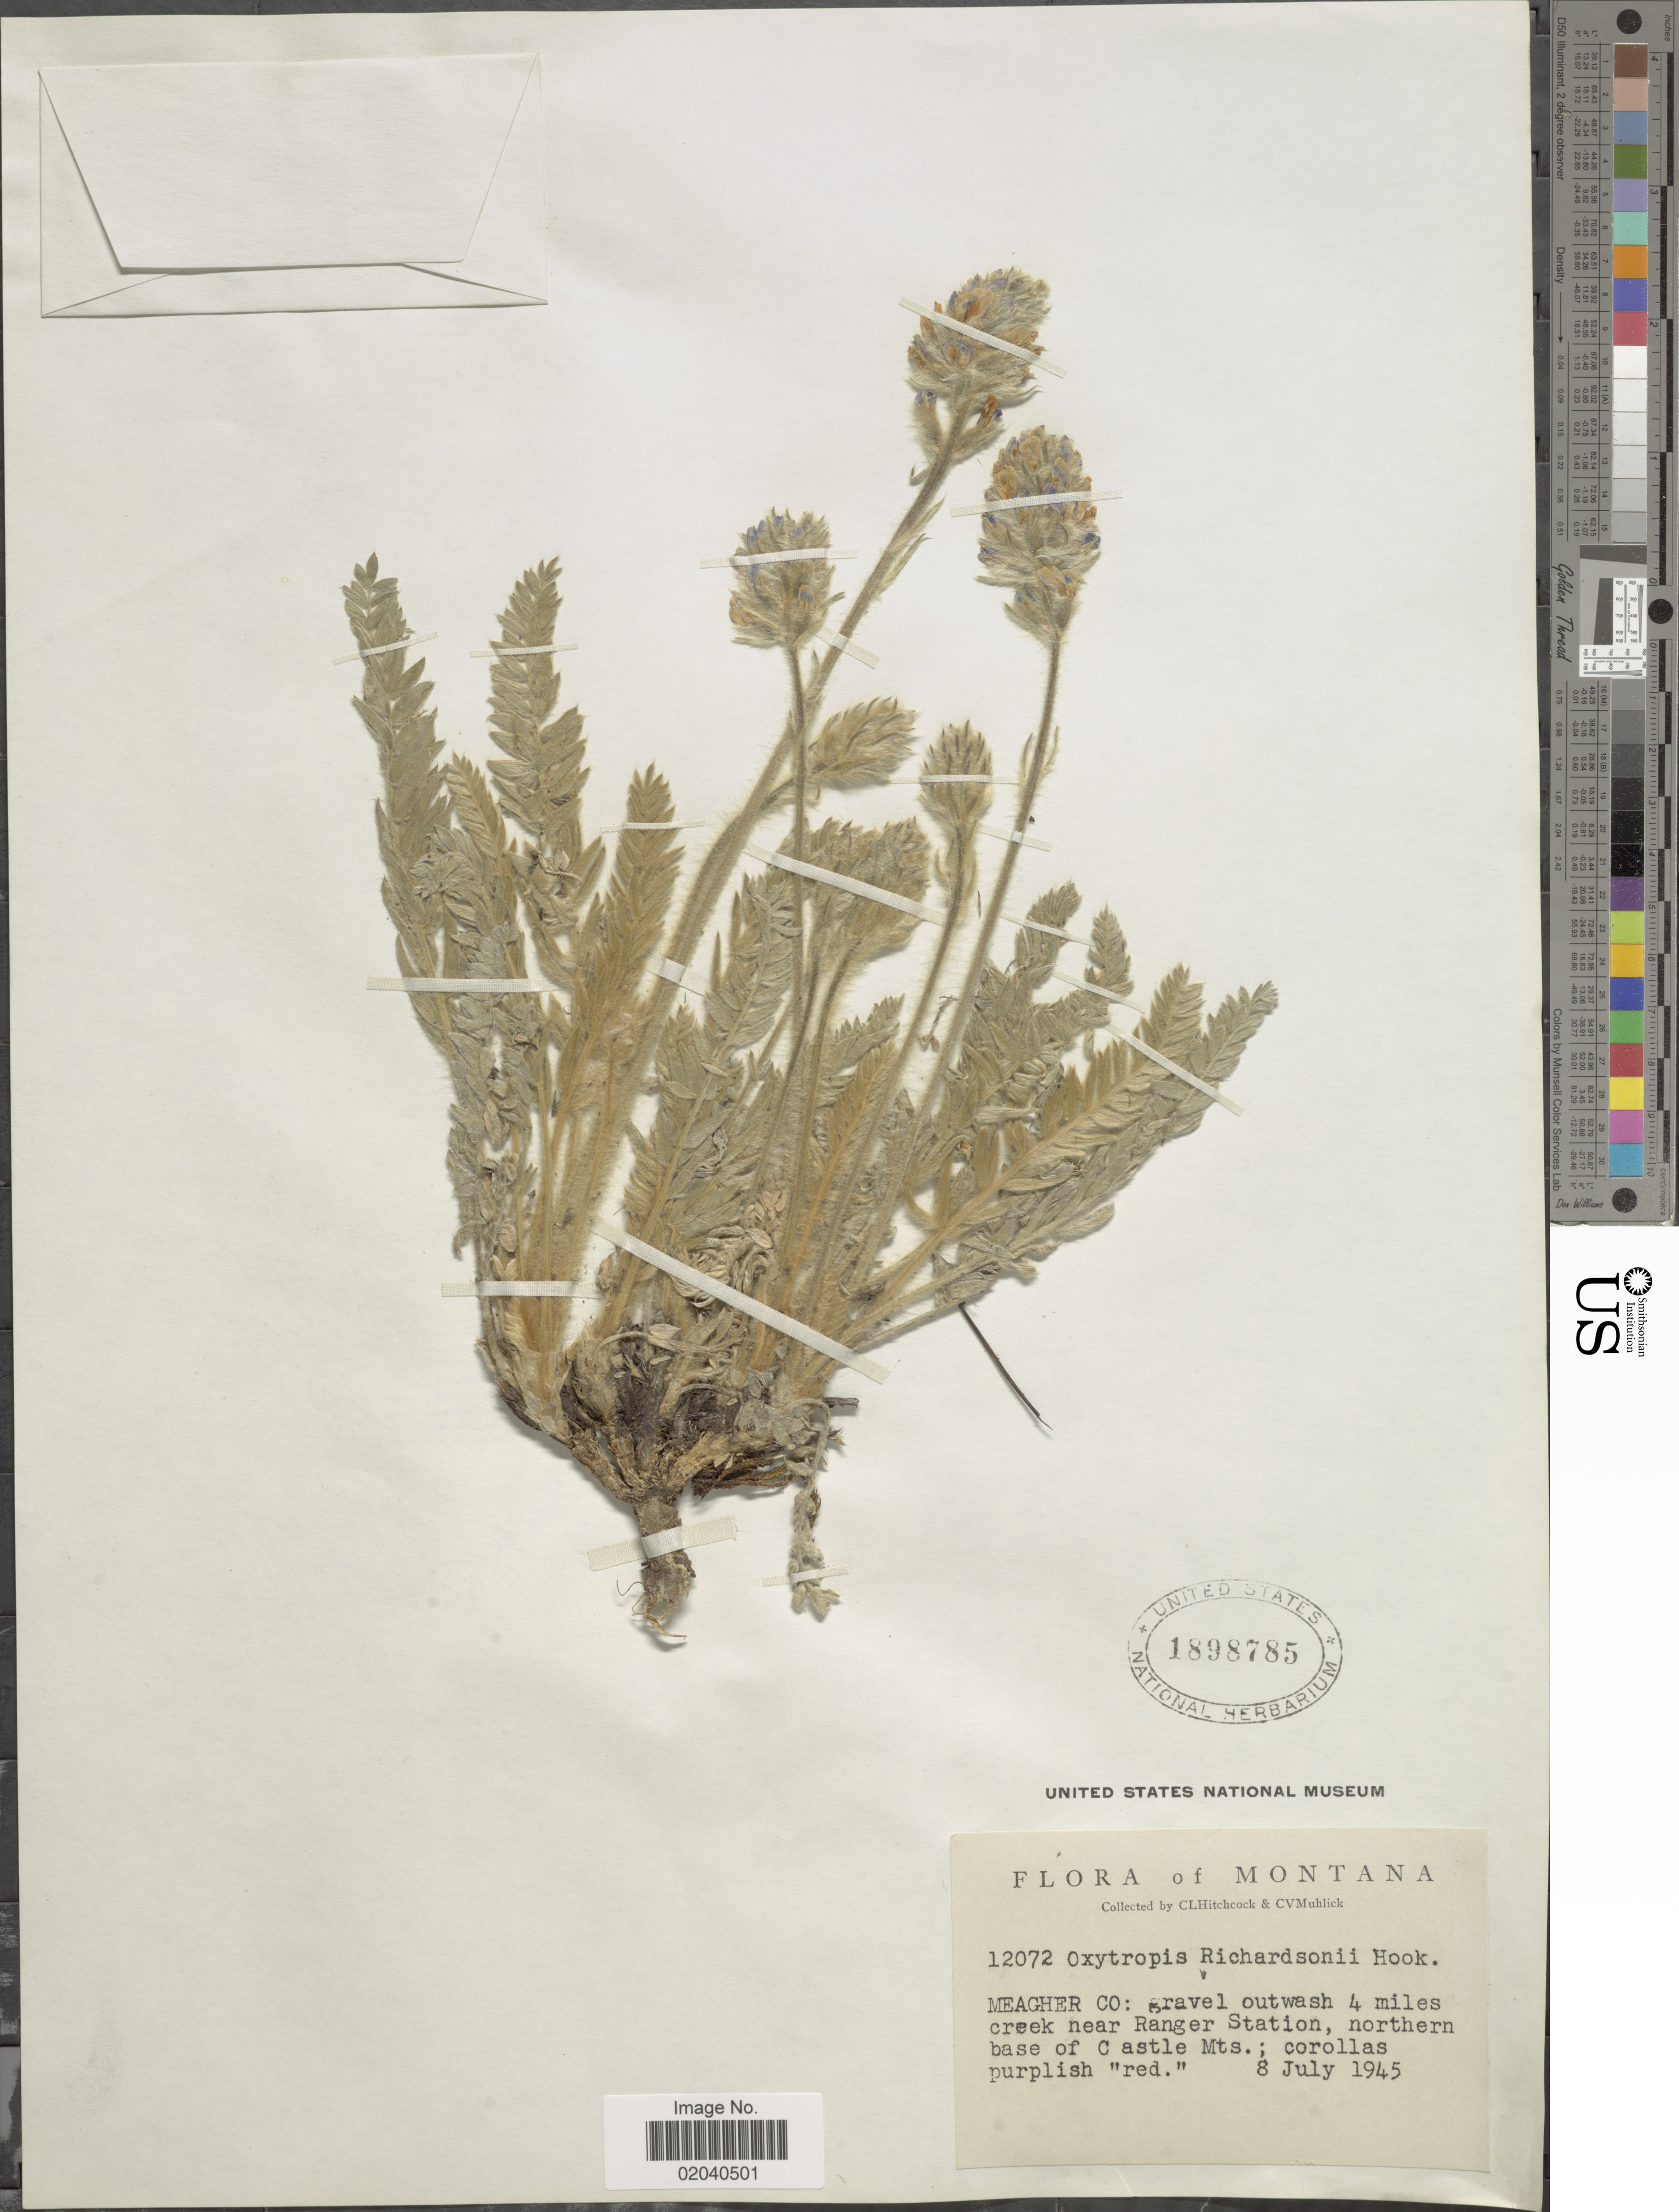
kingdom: Plantae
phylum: Tracheophyta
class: Magnoliopsida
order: Fabales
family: Fabaceae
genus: Oxytropis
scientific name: Oxytropis splendens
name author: Douglas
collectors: C. L. Hitchcock & C. V. Muhlick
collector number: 12072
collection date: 1945-07-08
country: United States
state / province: Montana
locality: Meagher Co.: gravel outwash 4 miles creek near Ranger Station, northern base of Castle Mts.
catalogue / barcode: US 1898785